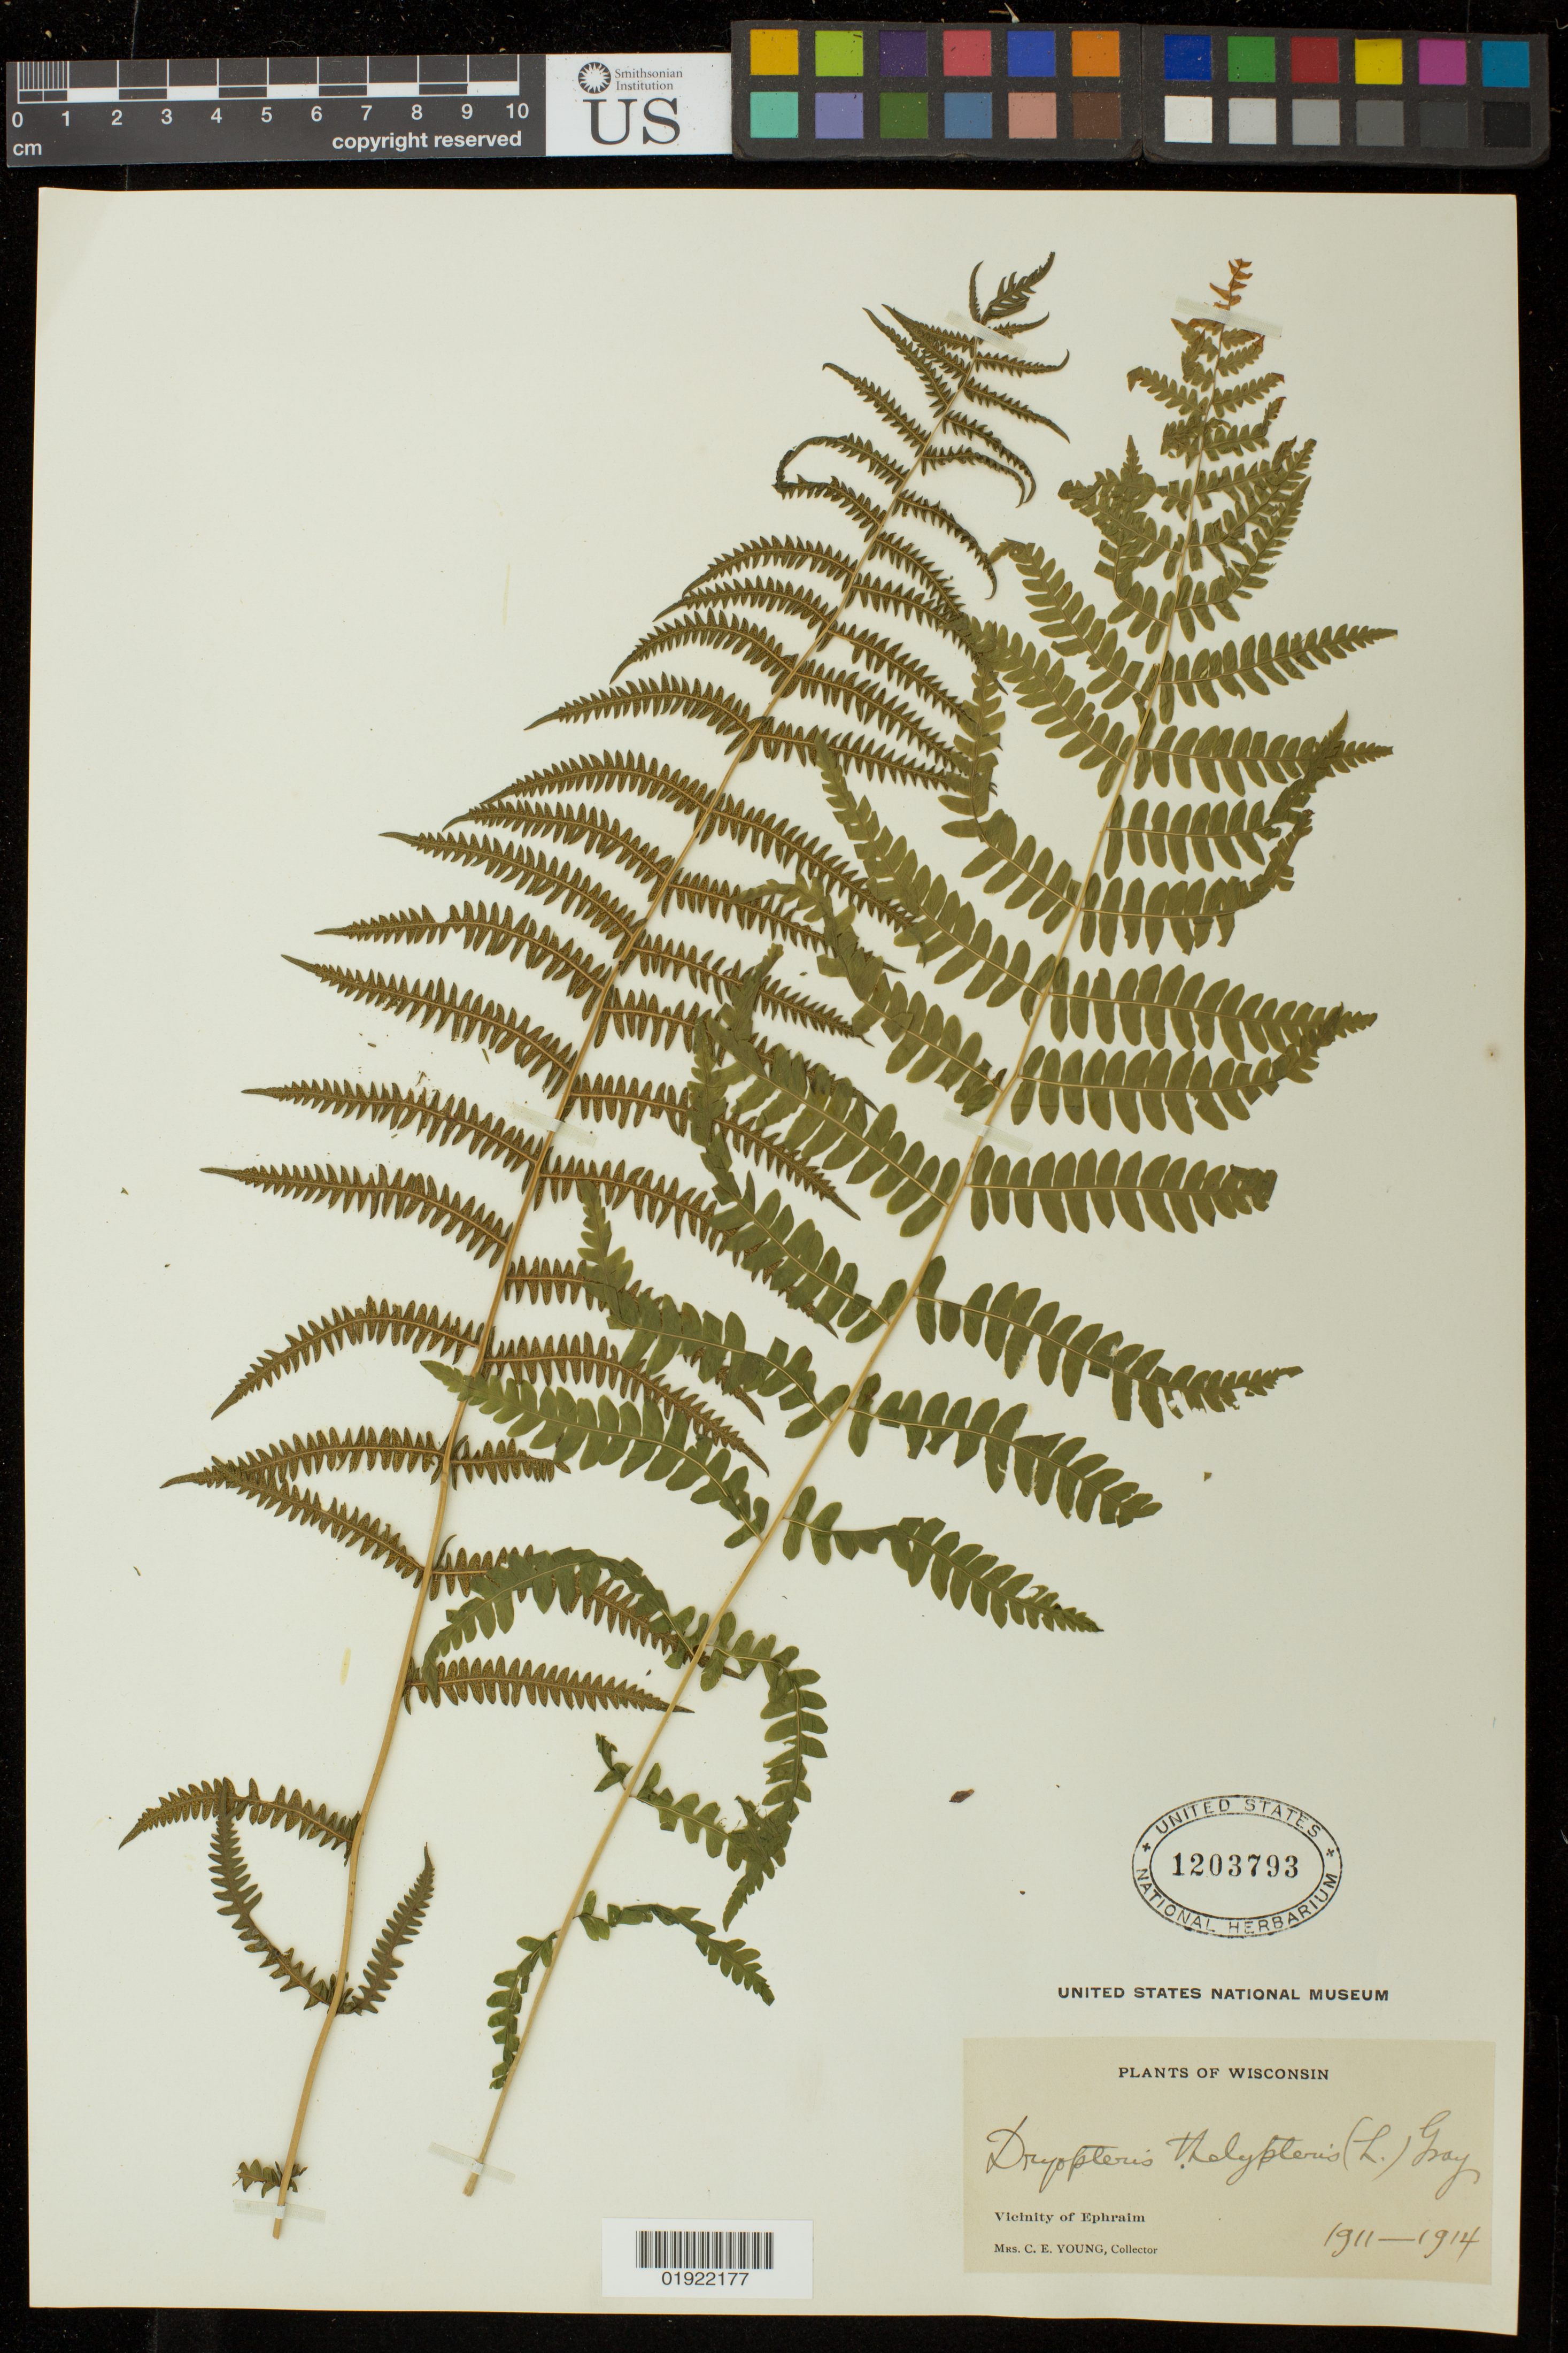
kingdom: Plantae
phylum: Tracheophyta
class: Polypodiopsida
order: Polypodiales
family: Thelypteridaceae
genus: Thelypteris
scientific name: Thelypteris palustris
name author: (Salisb.) Schott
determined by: Schott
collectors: C. Young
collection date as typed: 1911-1914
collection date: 1911/1914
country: United States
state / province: Wisconsin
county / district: Door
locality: Vicinity of Ephraim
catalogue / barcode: US 1203793